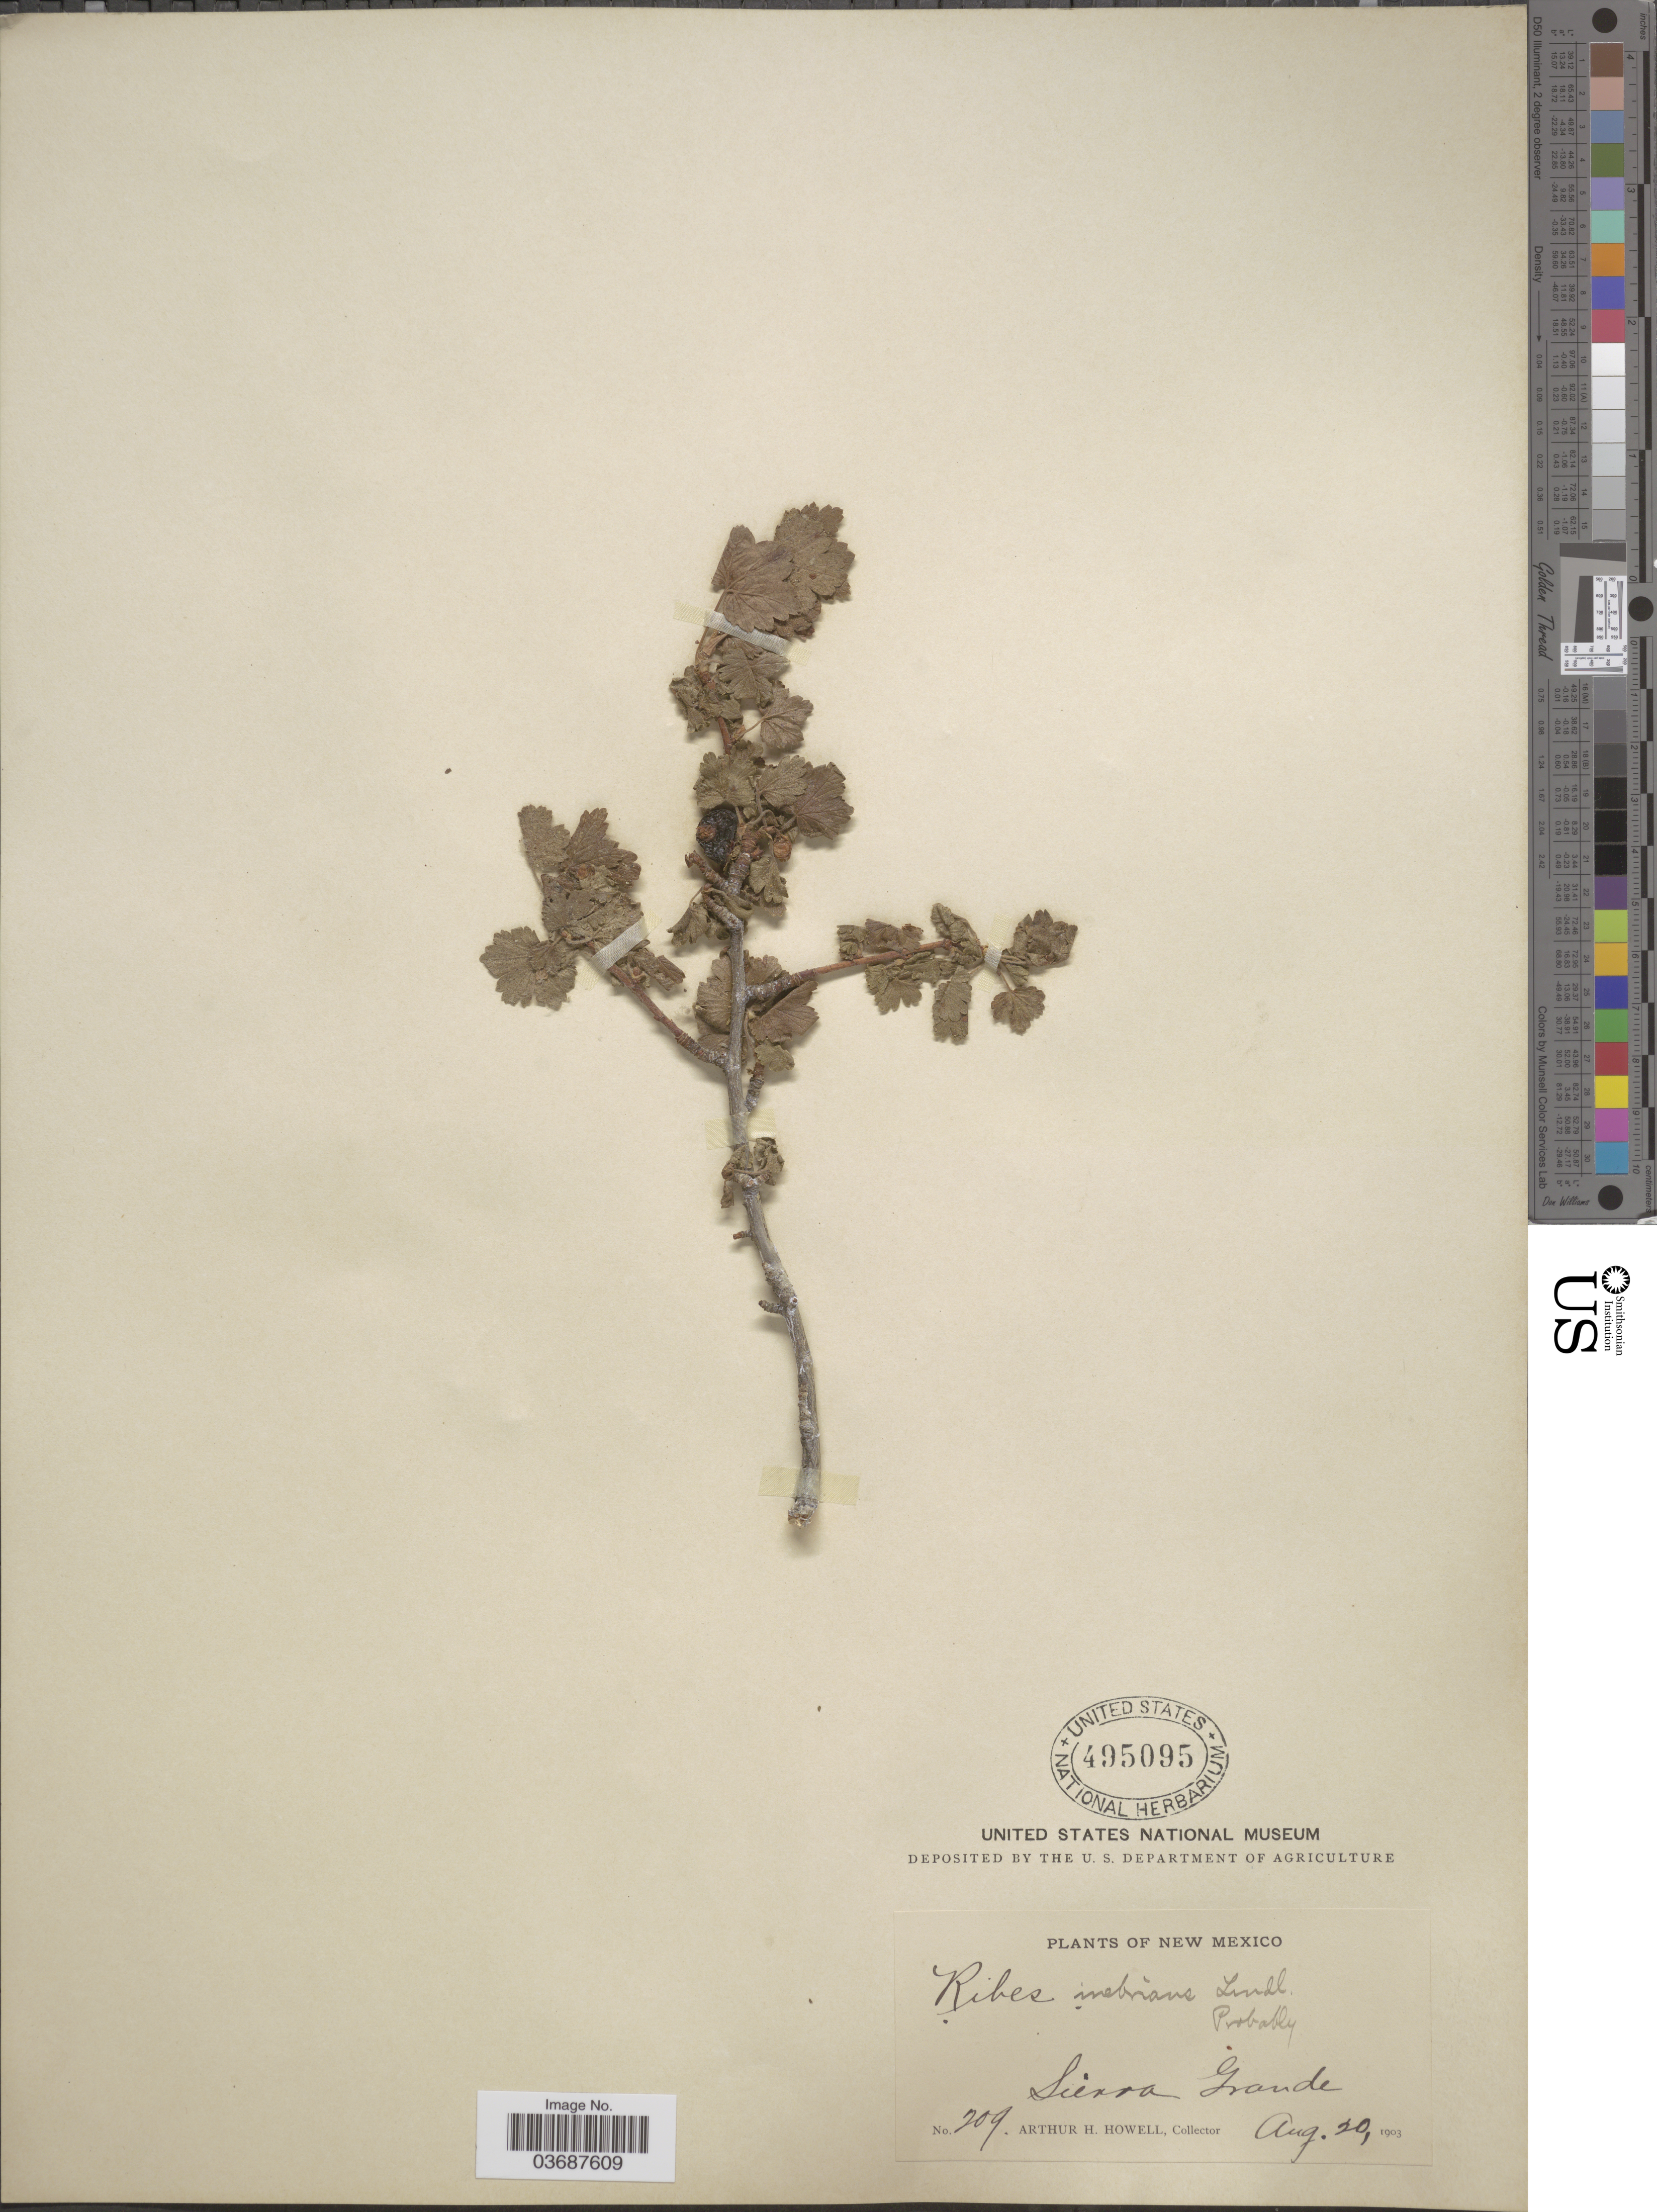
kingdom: Plantae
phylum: Tracheophyta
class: Magnoliopsida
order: Saxifragales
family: Grossulariaceae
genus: Ribes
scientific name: Ribes inebrians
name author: Lindl.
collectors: A. Howell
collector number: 209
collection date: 1903-08-20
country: United States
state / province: New Mexico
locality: Sierra Grande.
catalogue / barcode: US 495095